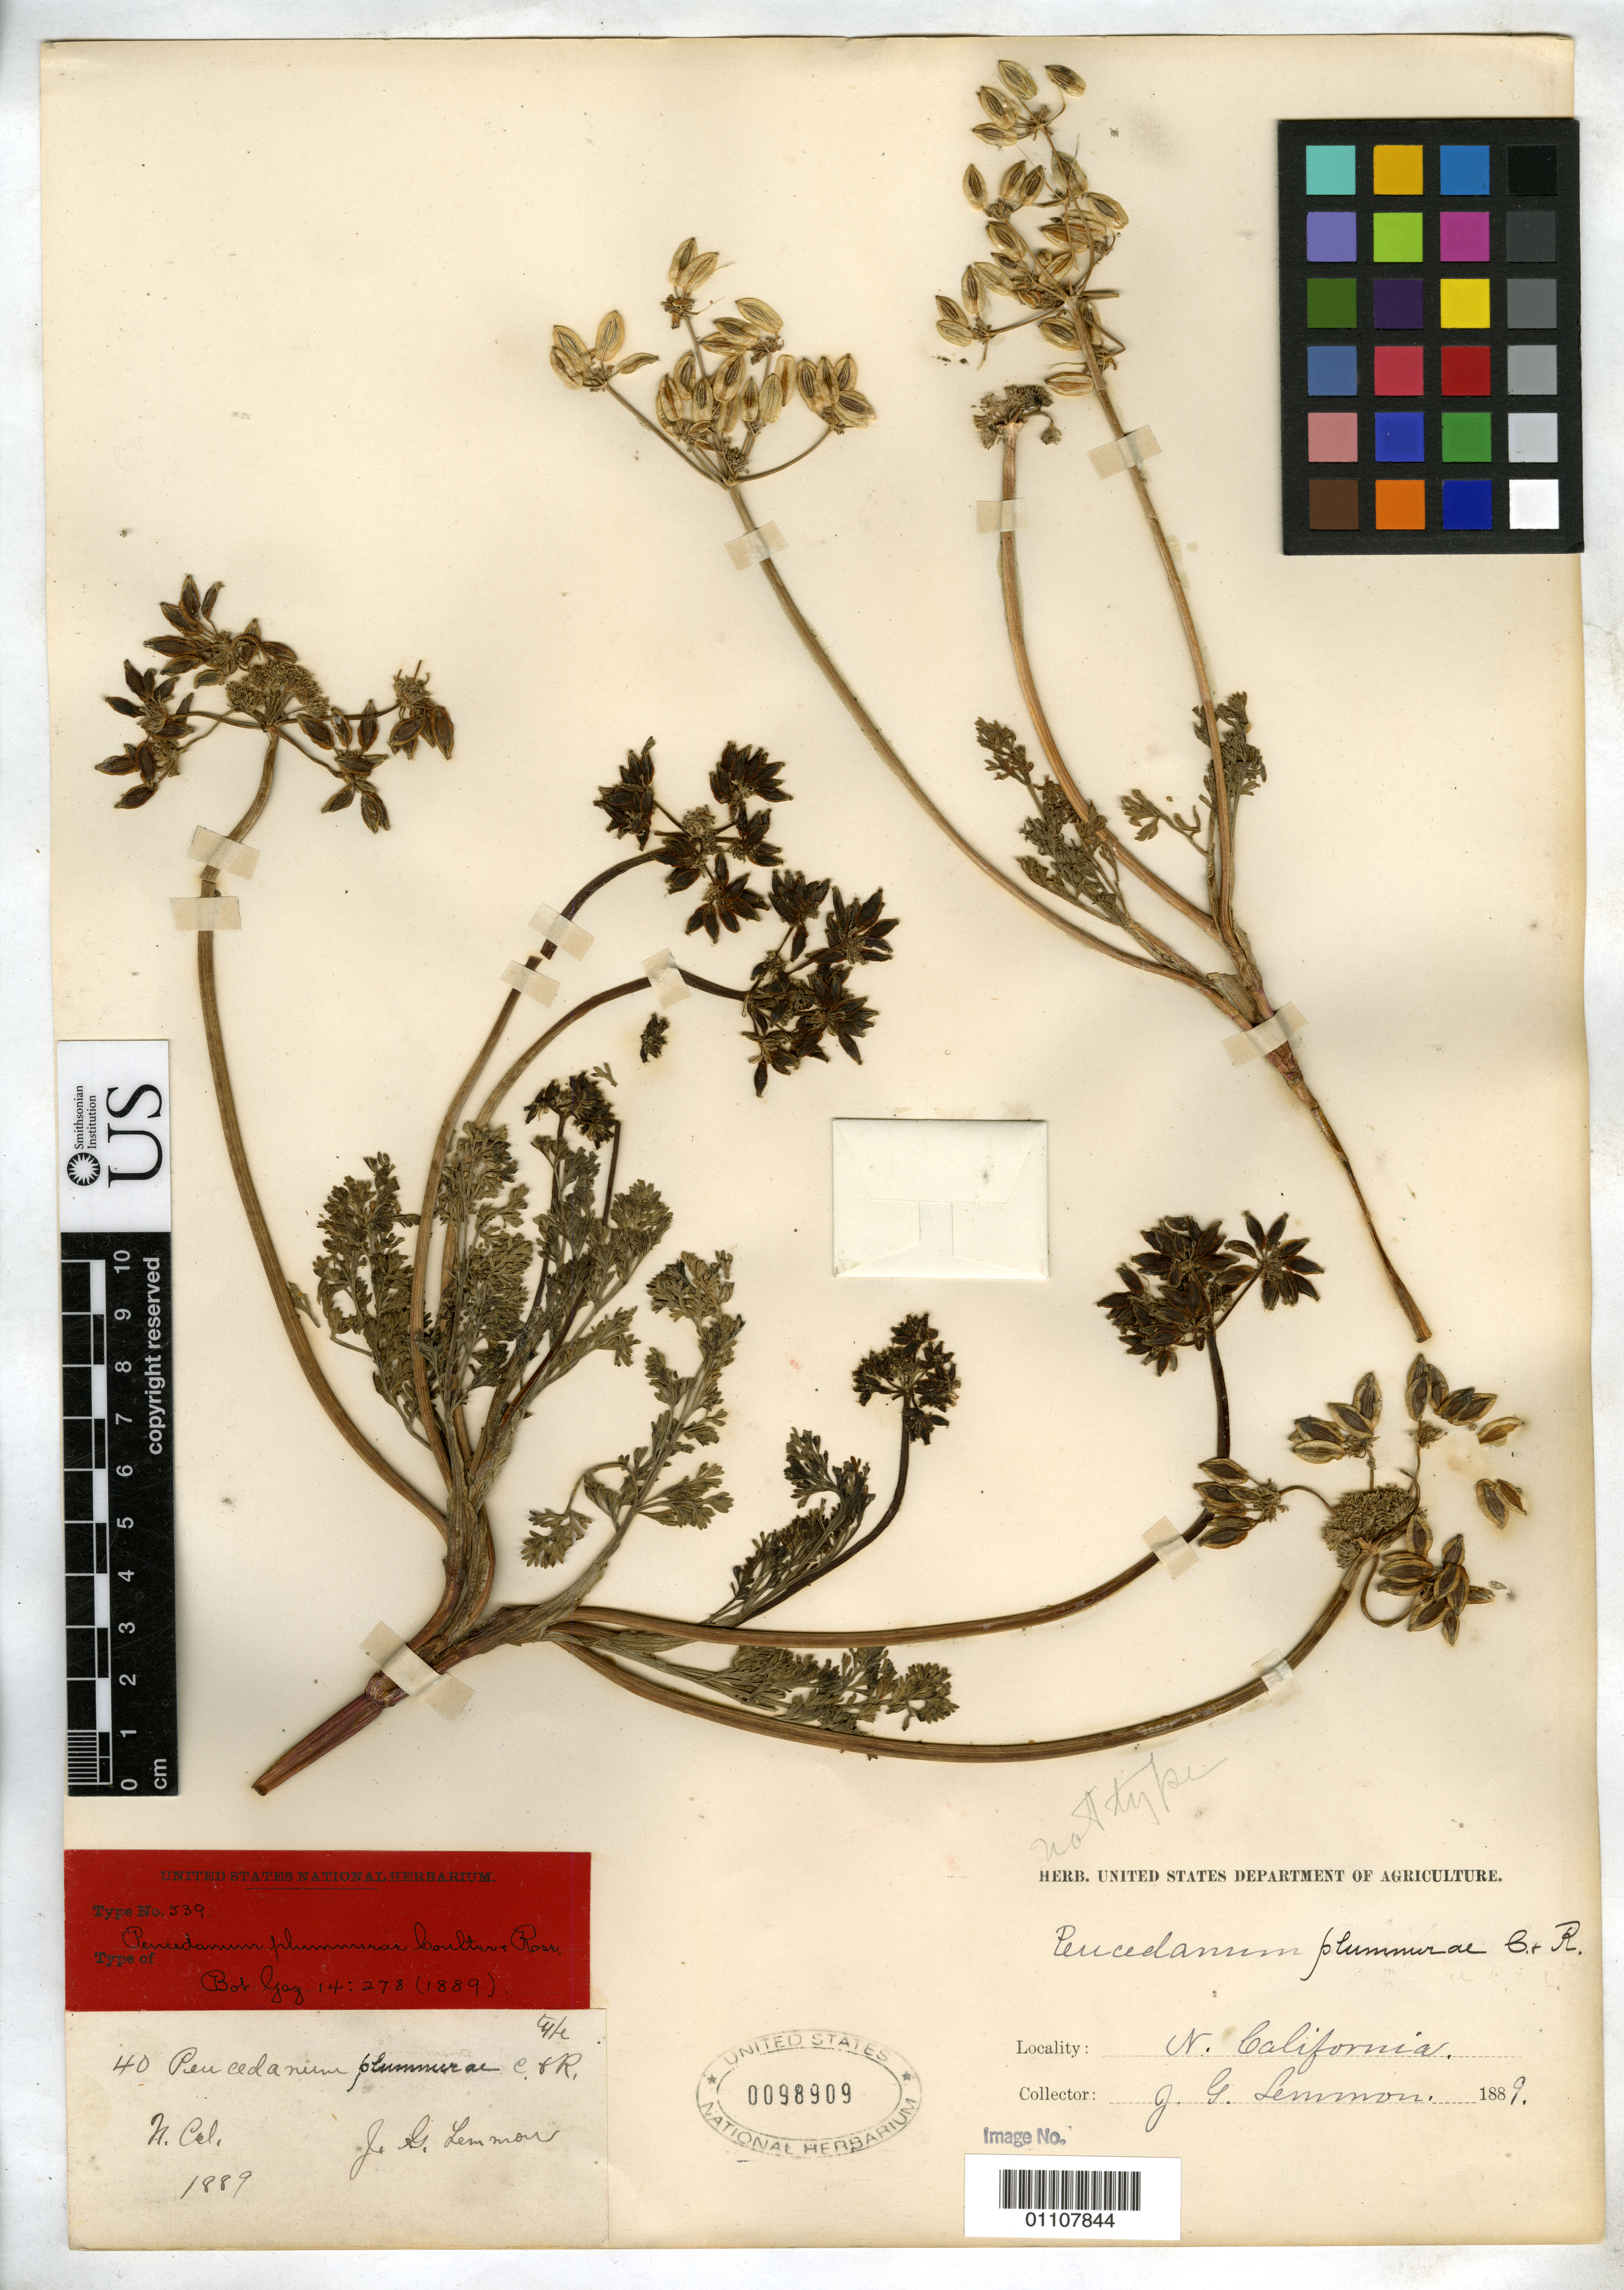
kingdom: Plantae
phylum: Tracheophyta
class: Magnoliopsida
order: Apiales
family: Apiaceae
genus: Peucedanum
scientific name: Peucedanum plummerae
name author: J.M. Coult. & Rose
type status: Syntype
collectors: Mrs. J. G. Lemmon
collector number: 40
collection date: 1889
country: United States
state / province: California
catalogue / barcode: US 9809